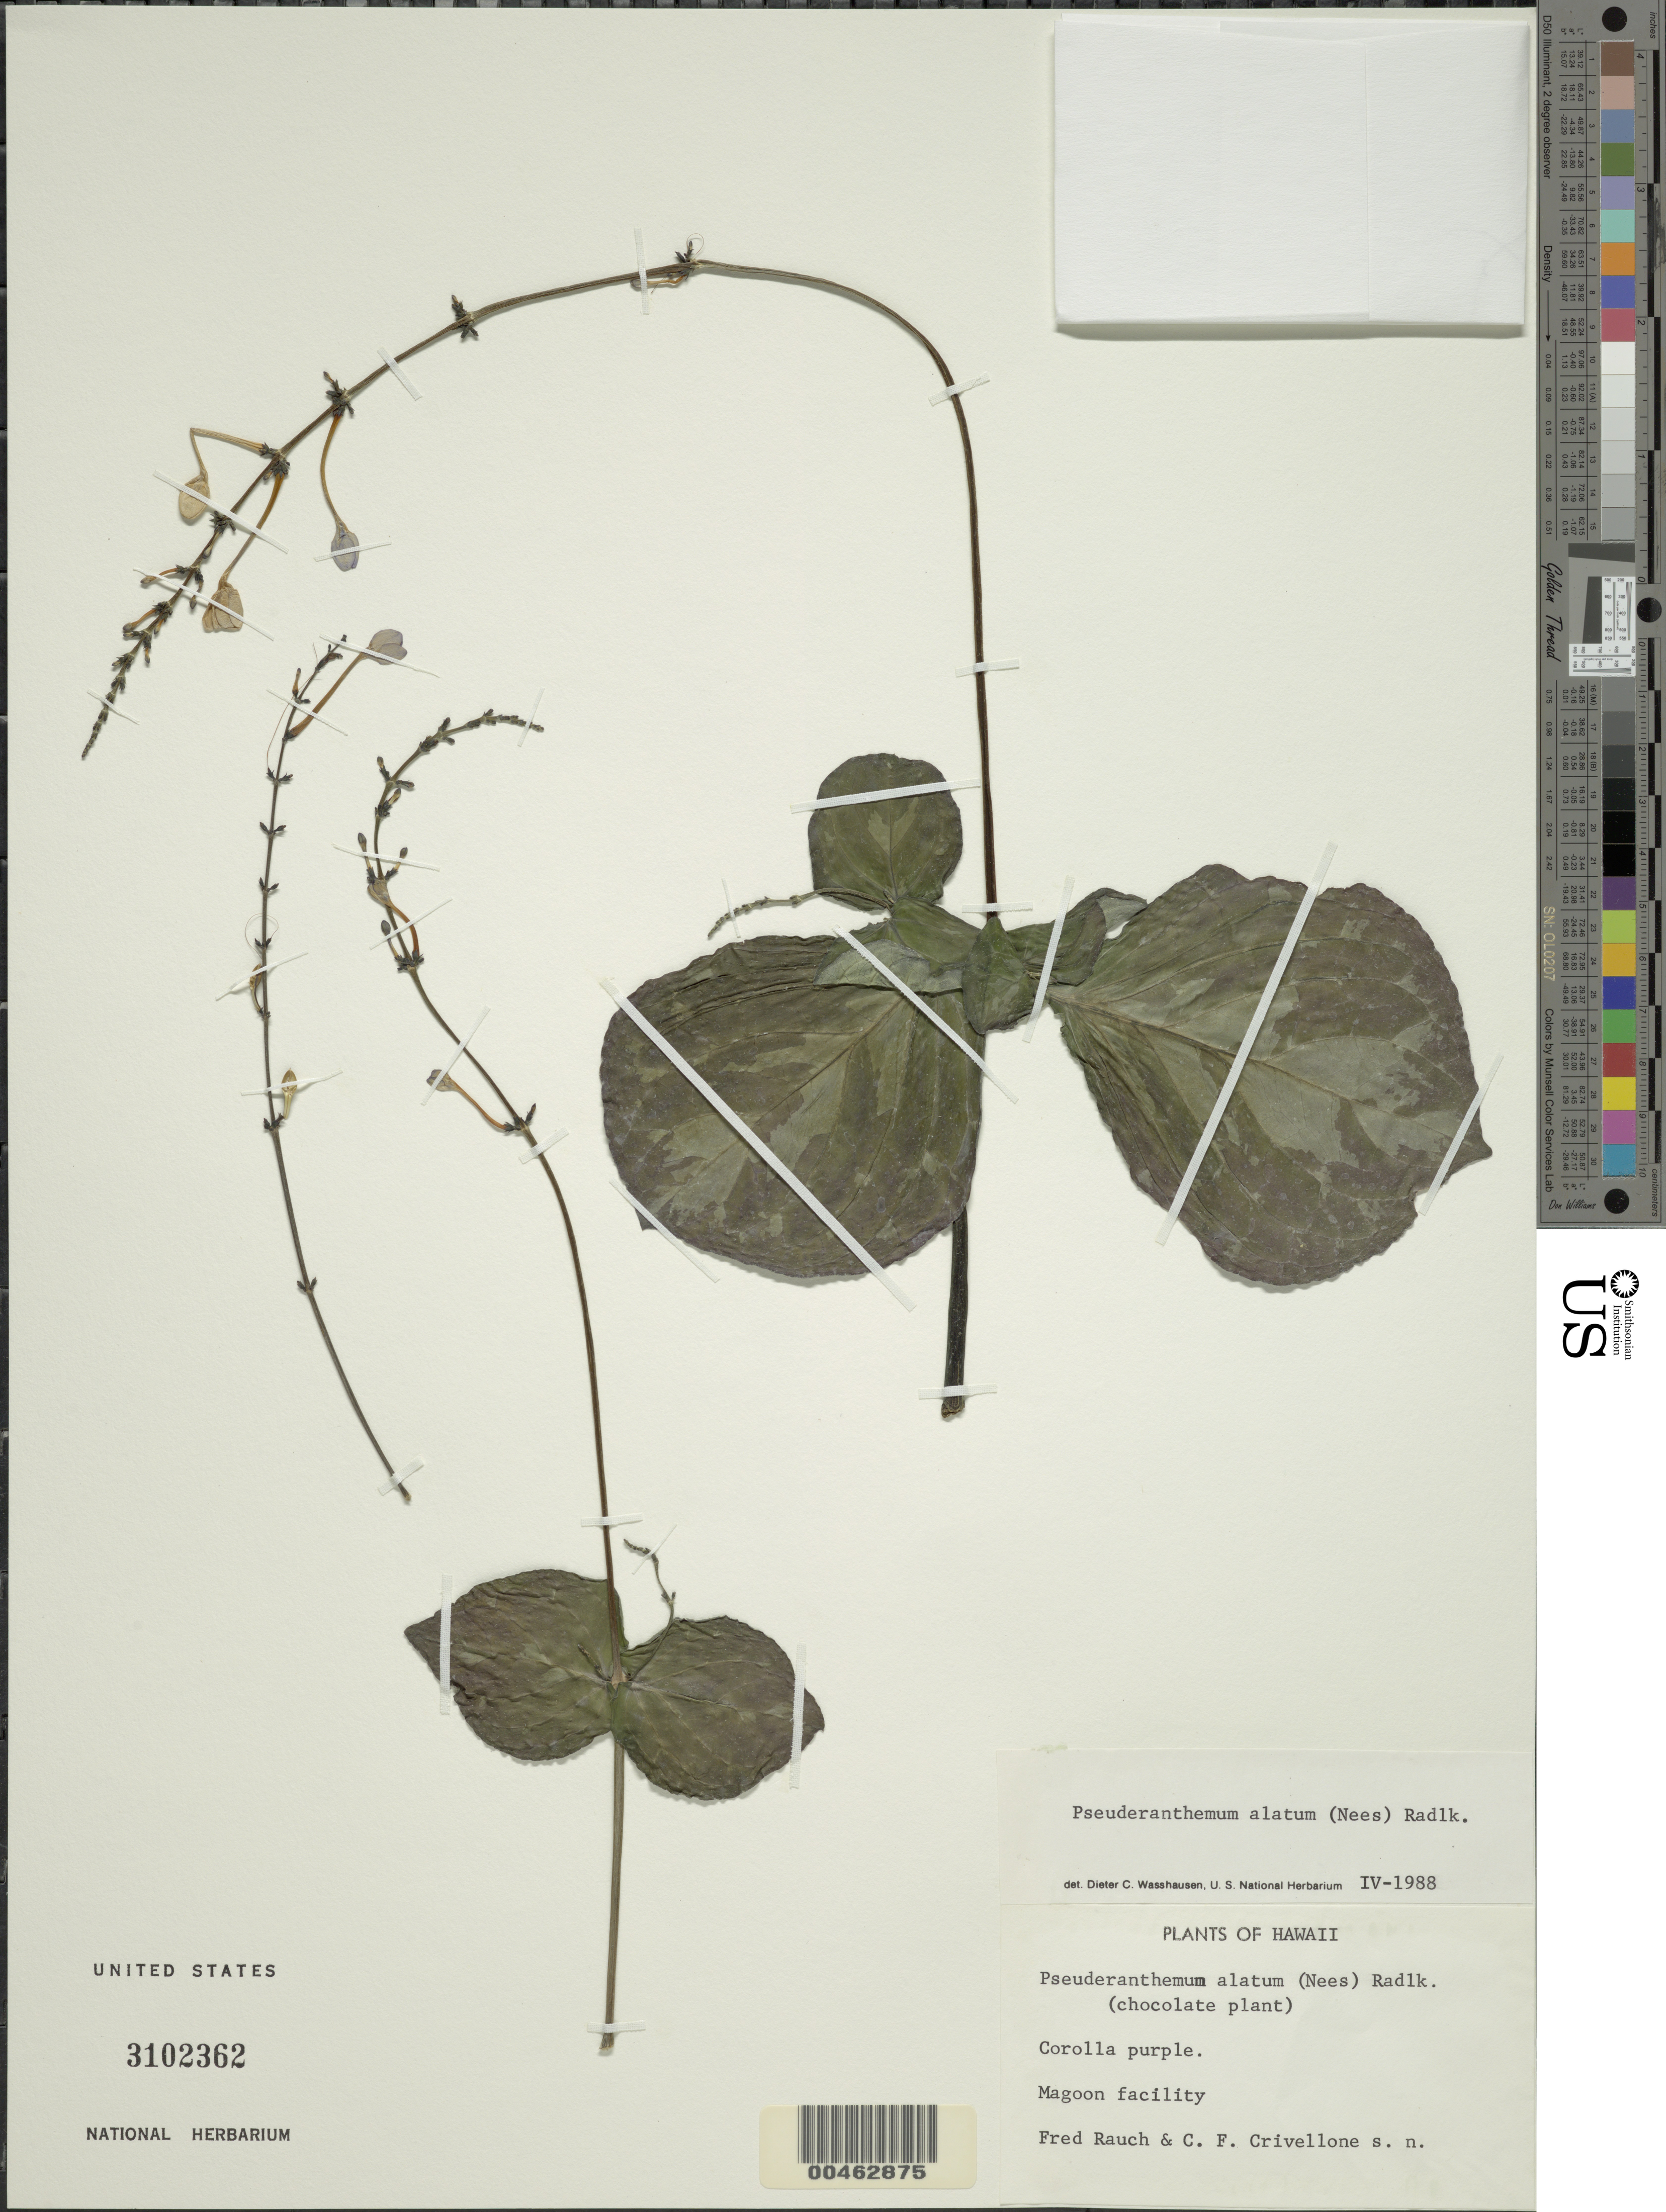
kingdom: Plantae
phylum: Tracheophyta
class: Magnoliopsida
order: Lamiales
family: Acanthaceae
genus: Pseuderanthemum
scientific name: Pseuderanthemum alatum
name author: (Nees) M.R. Almeida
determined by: Wasshausen, Dieter C., (BOT), Smithsonian Institution - National Museum of Natural History (UNITED STATES)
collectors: F. Rauch & C. Crivellone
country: United States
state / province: Hawaii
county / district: Honolulu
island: Oahu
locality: Magoon facility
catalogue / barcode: US 3102362